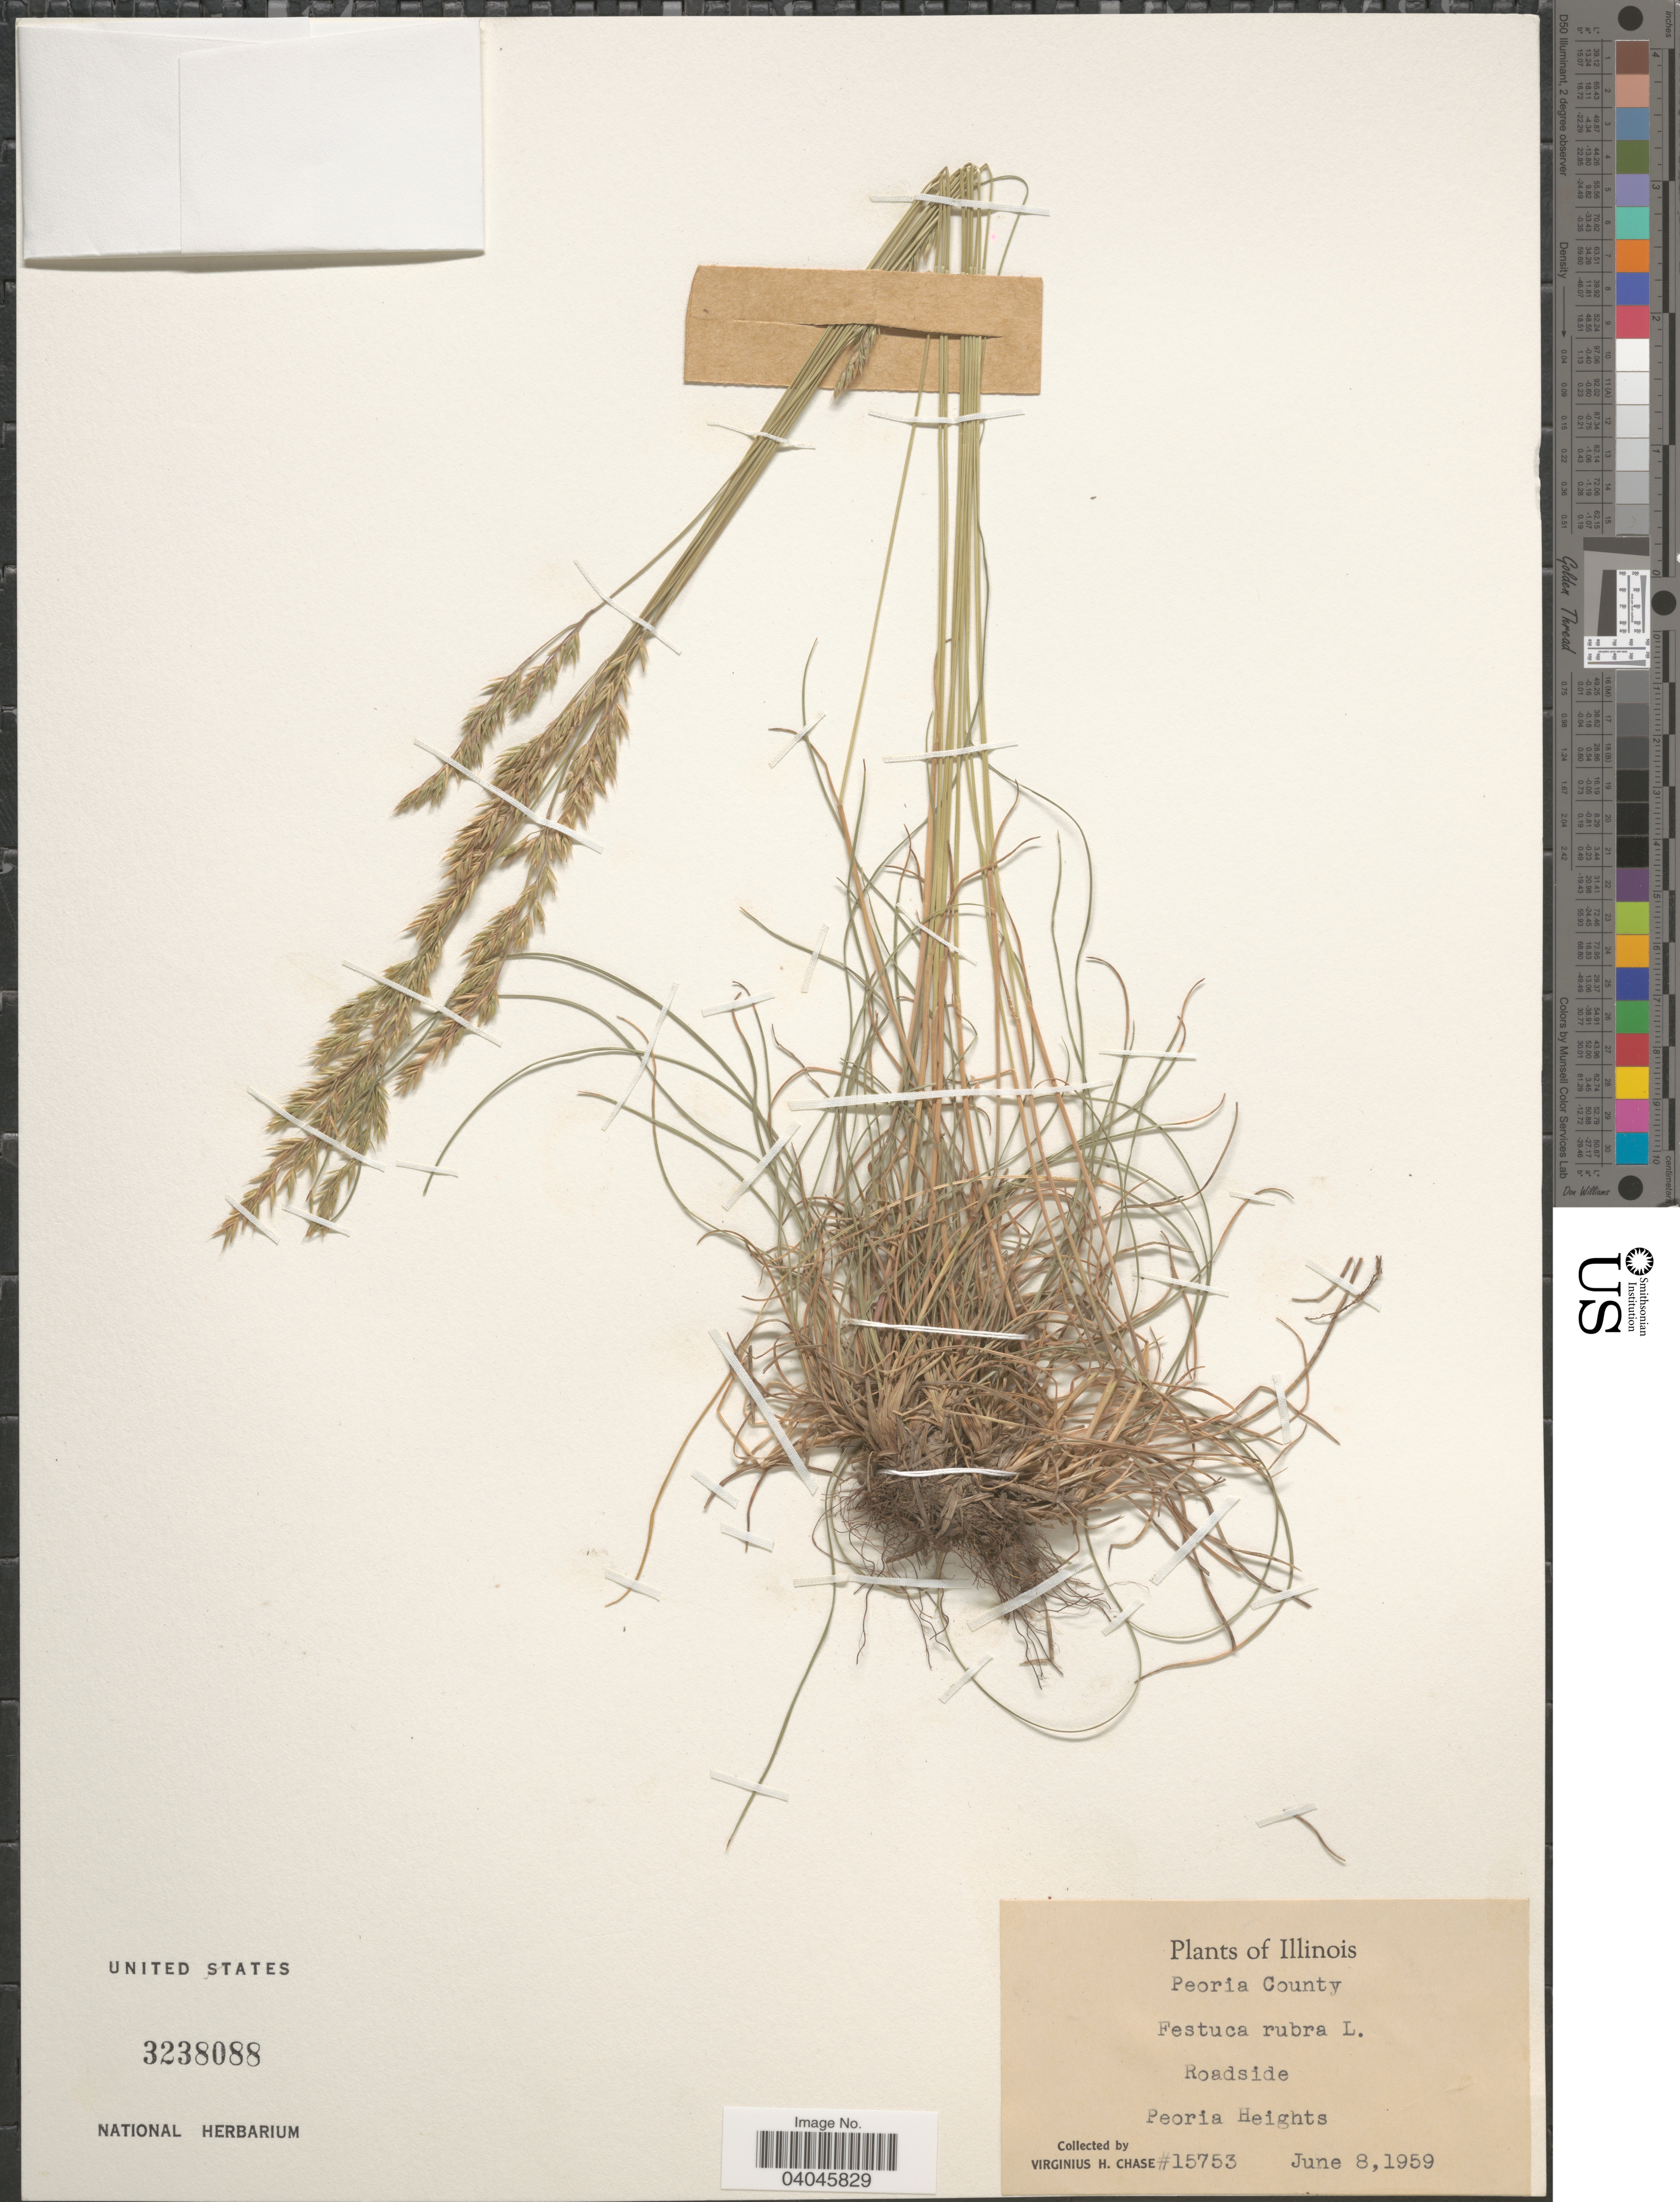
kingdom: Plantae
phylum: Tracheophyta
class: Liliopsida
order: Poales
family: Poaceae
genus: Festuca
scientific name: Festuca rubra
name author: L.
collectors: V. H. Chase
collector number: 15753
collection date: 1959-06-08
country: United States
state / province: Illinois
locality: Peoria County. Roadside Peoria Heights.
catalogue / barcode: US 3238088